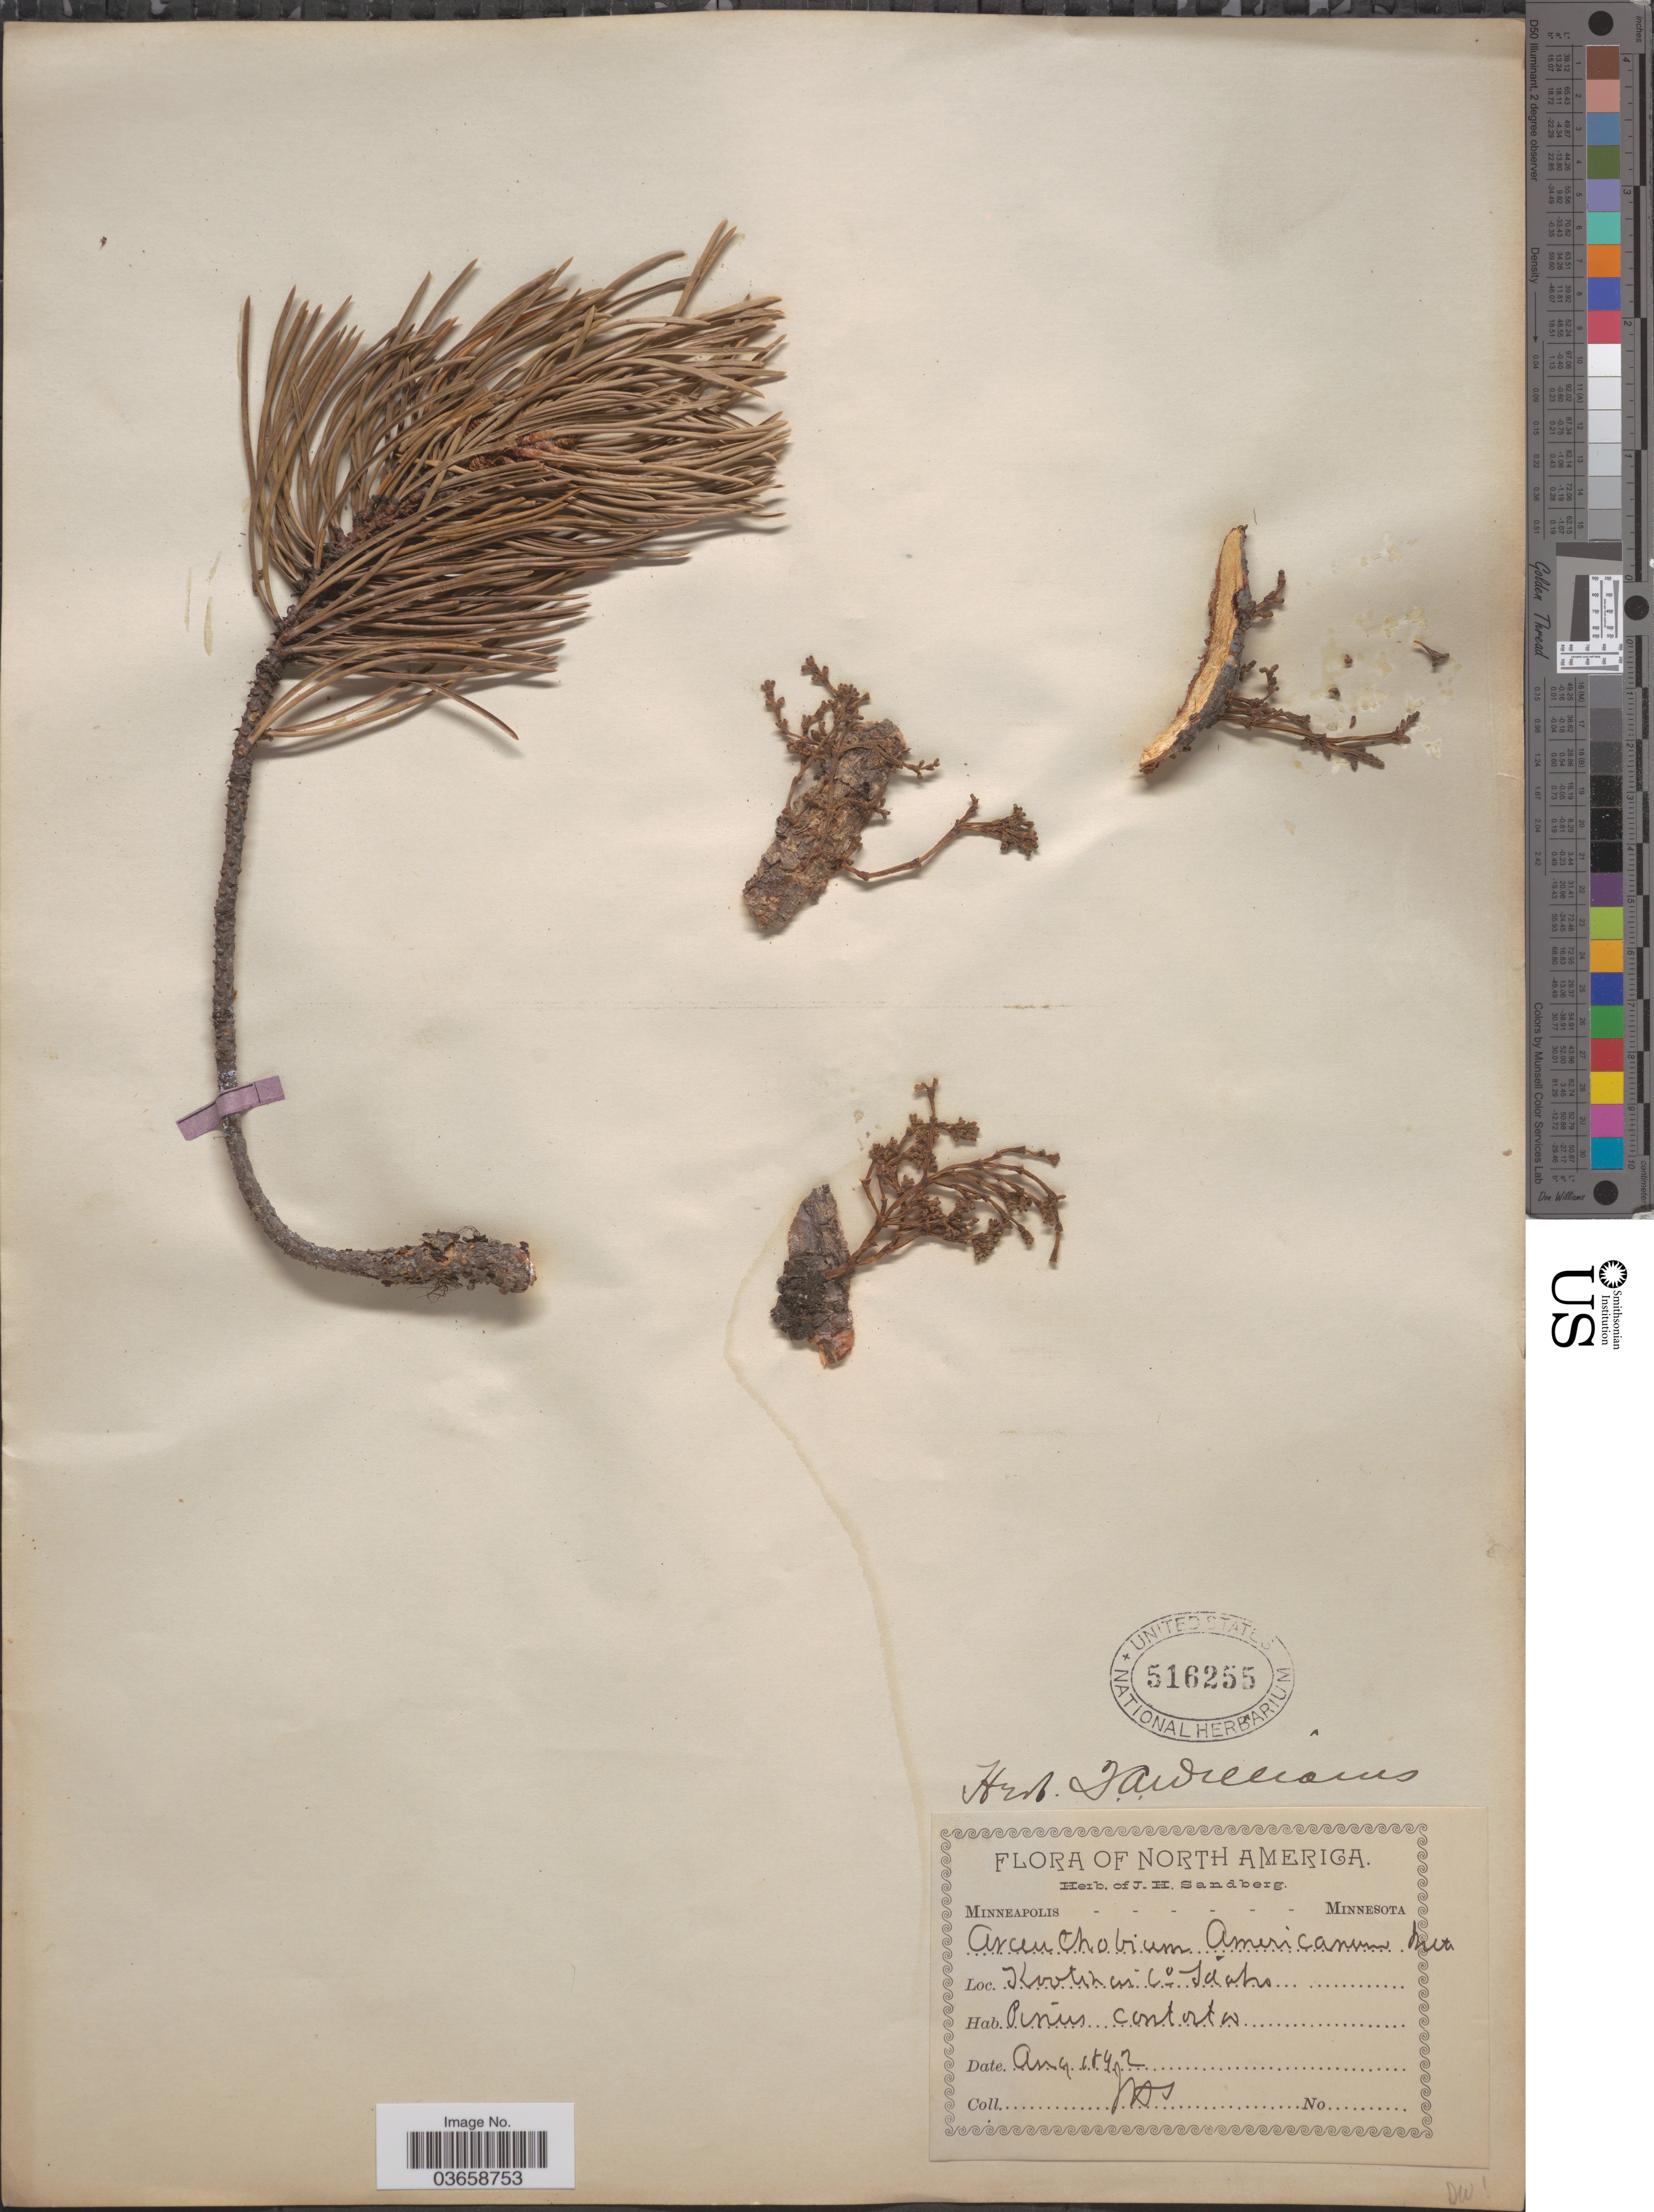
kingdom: Plantae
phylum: Tracheophyta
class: Magnoliopsida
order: Santalales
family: Viscaceae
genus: Arceuthobium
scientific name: Arceuthobium americanum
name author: Nutt. ex A. Gray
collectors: J. H. Sandberg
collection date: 1892-08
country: United States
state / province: Idaho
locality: Kootenai Co.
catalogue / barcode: US 516255